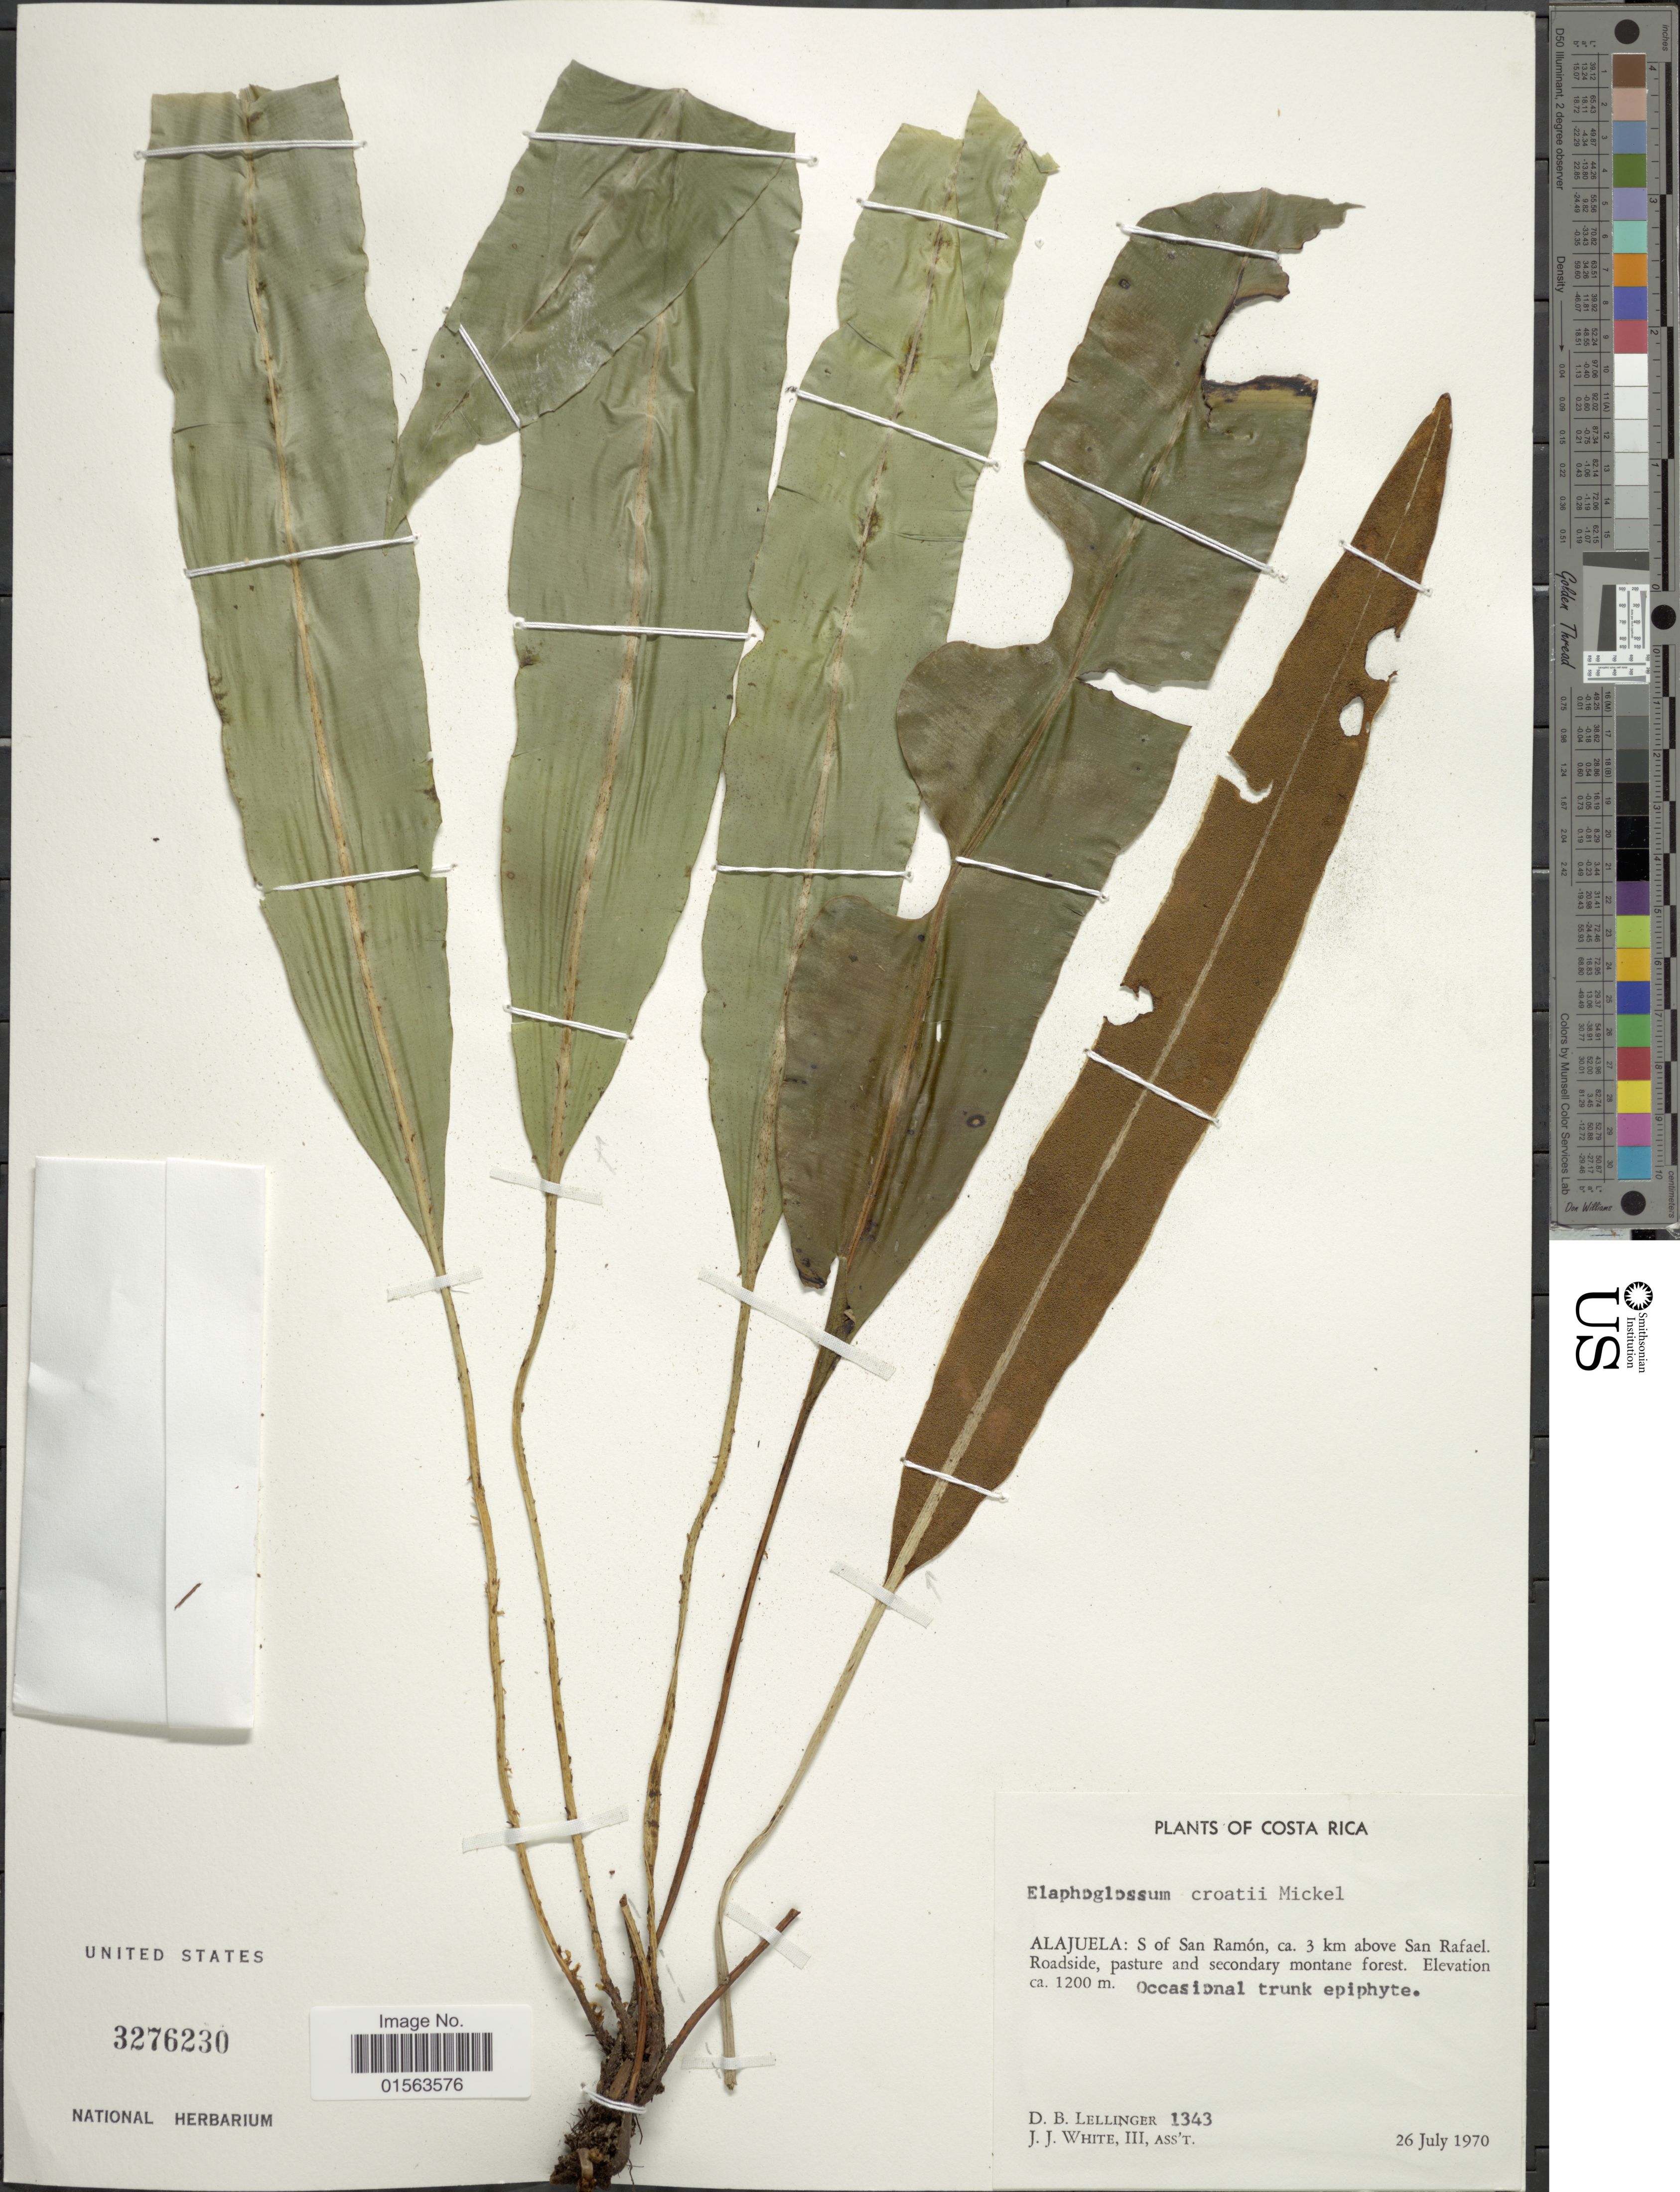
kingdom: Plantae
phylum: Tracheophyta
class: Polypodiopsida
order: Polypodiales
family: Dryopteridaceae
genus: Elaphoglossum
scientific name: Elaphoglossum croatii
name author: Mickel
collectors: D. B. Lellinger & J. J. White III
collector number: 1343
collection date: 1970-07-26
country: Costa Rica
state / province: Alajuela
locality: Alajuela: S of San Ramon, ca 3 km above San Rafael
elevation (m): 1200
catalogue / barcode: US 3276230